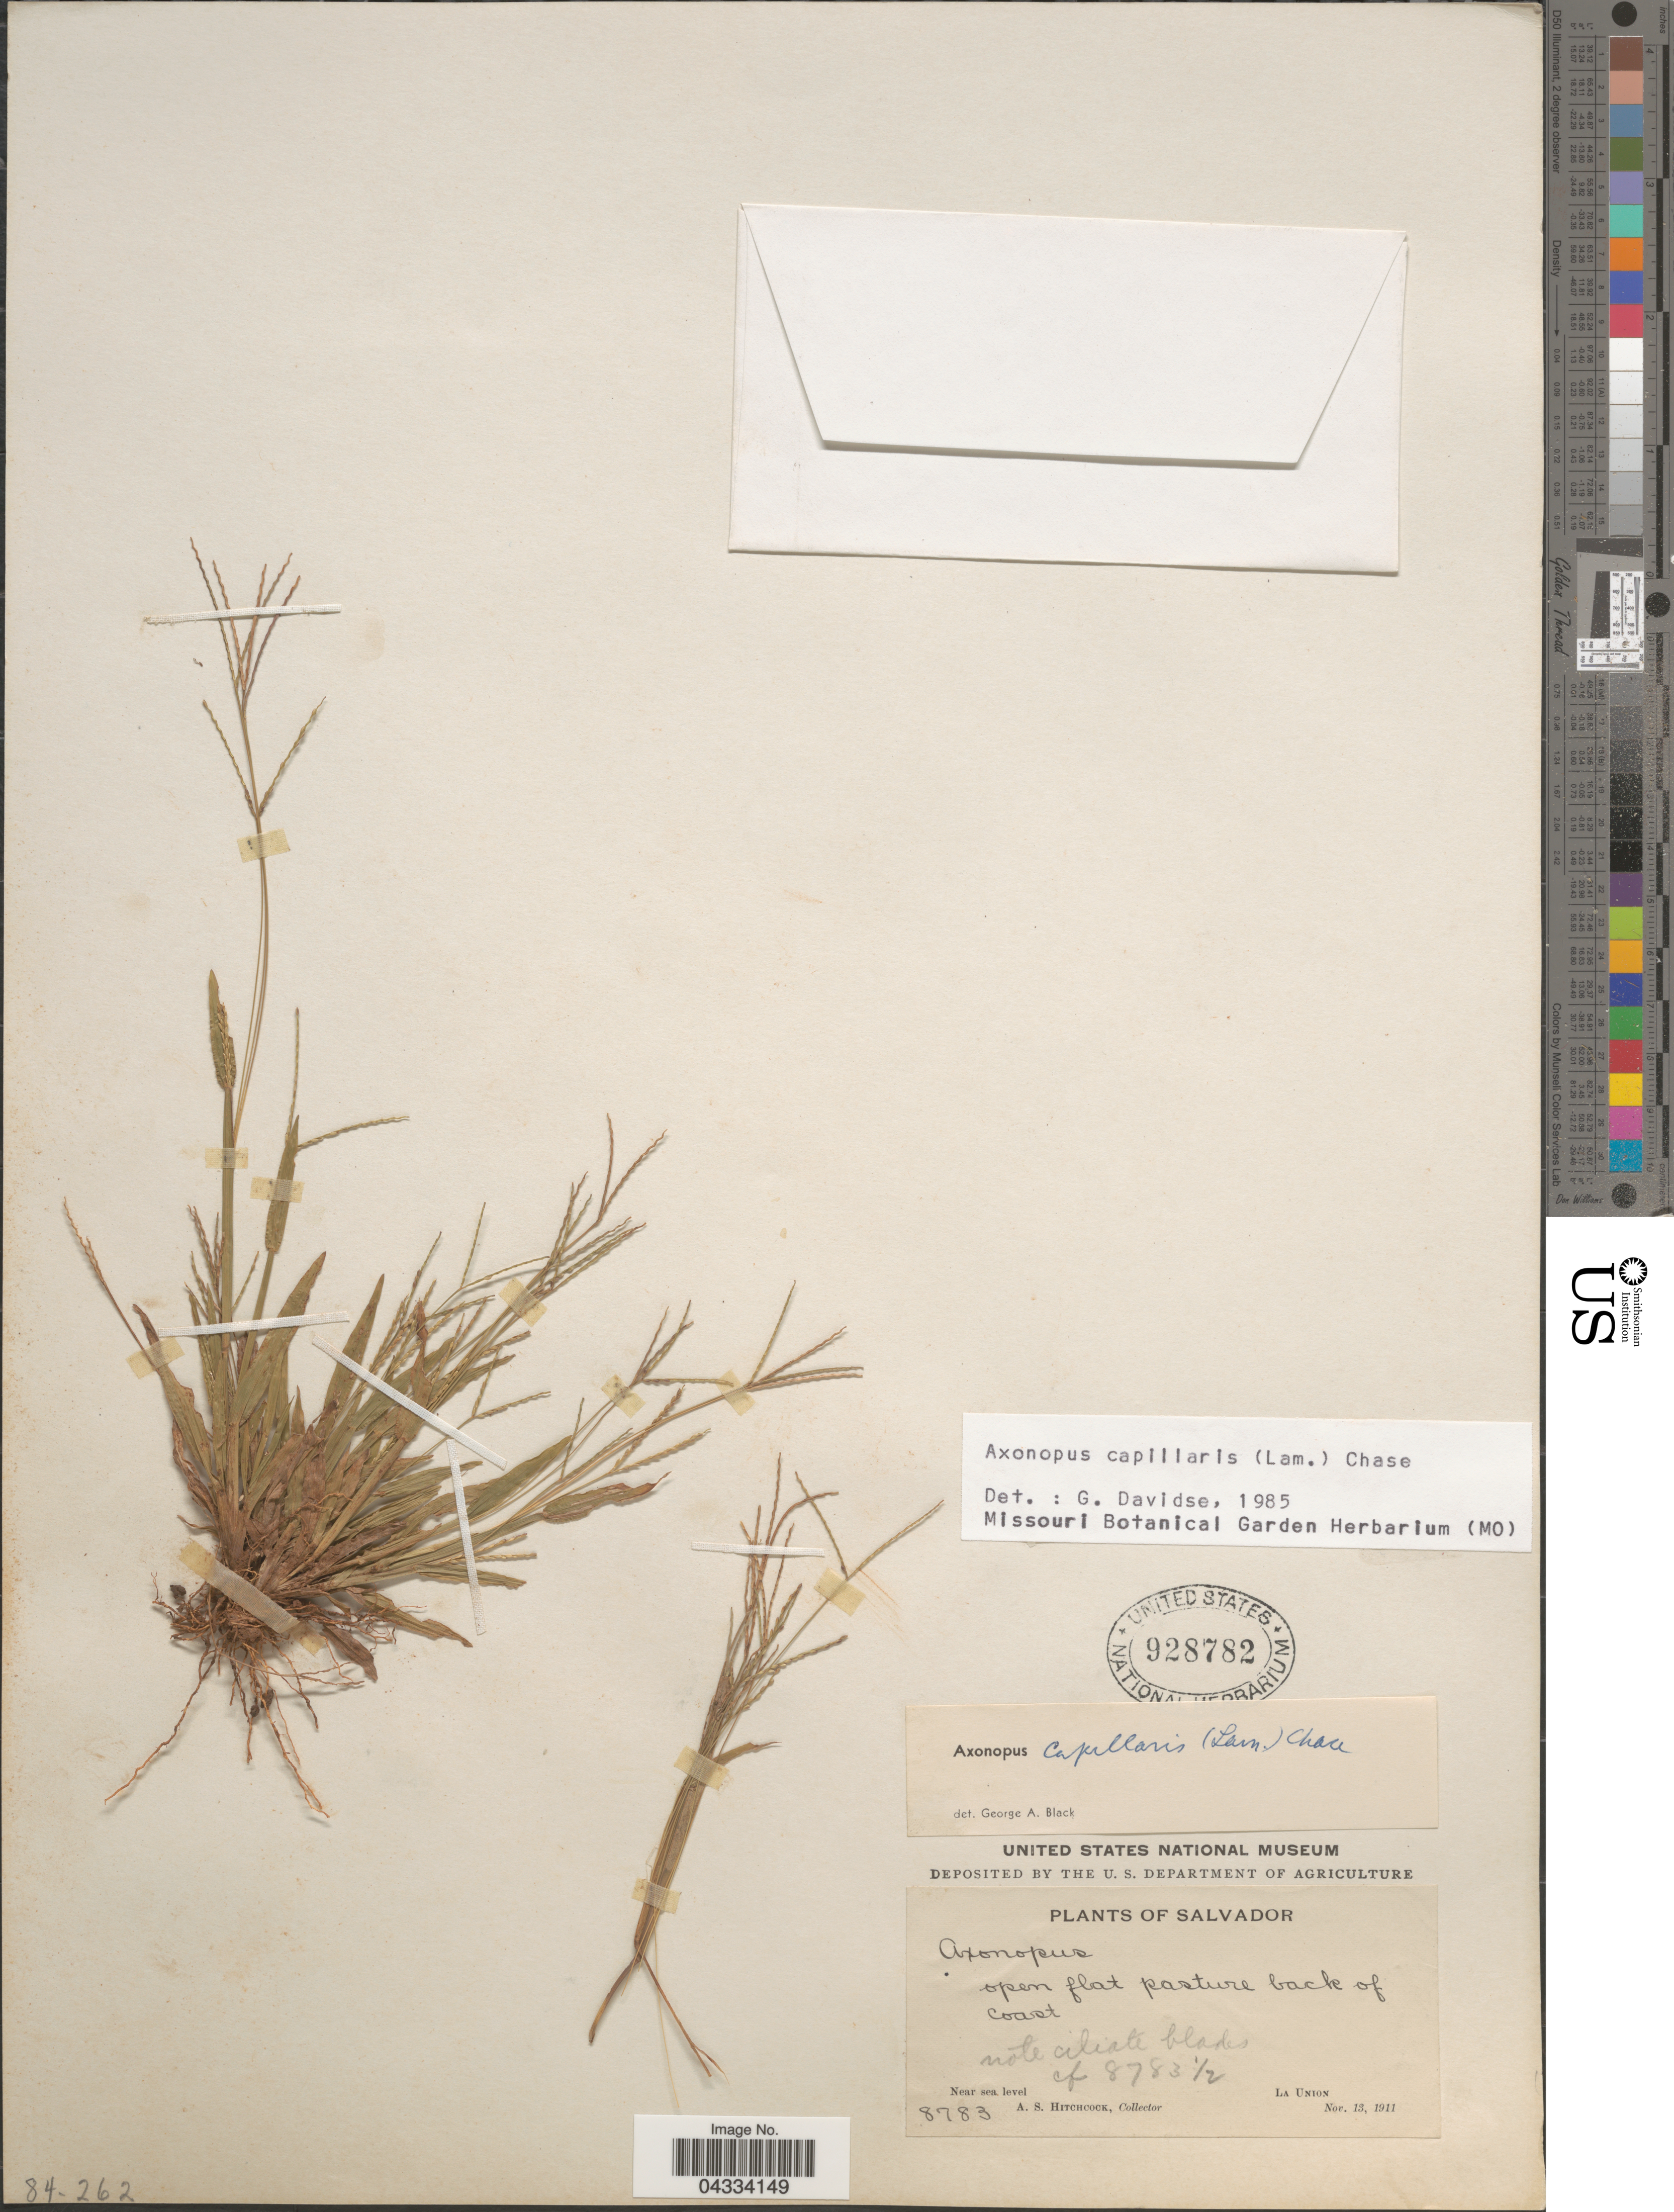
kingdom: Plantae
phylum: Tracheophyta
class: Liliopsida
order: Poales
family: Poaceae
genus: Axonopus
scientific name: Axonopus capillaris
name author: (Lam.) Chase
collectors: A. S. Hitchcock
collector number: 8783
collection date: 1911-11-13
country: El Salvador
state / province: La Union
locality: Open flat pasture back of coast.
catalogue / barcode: US 928782